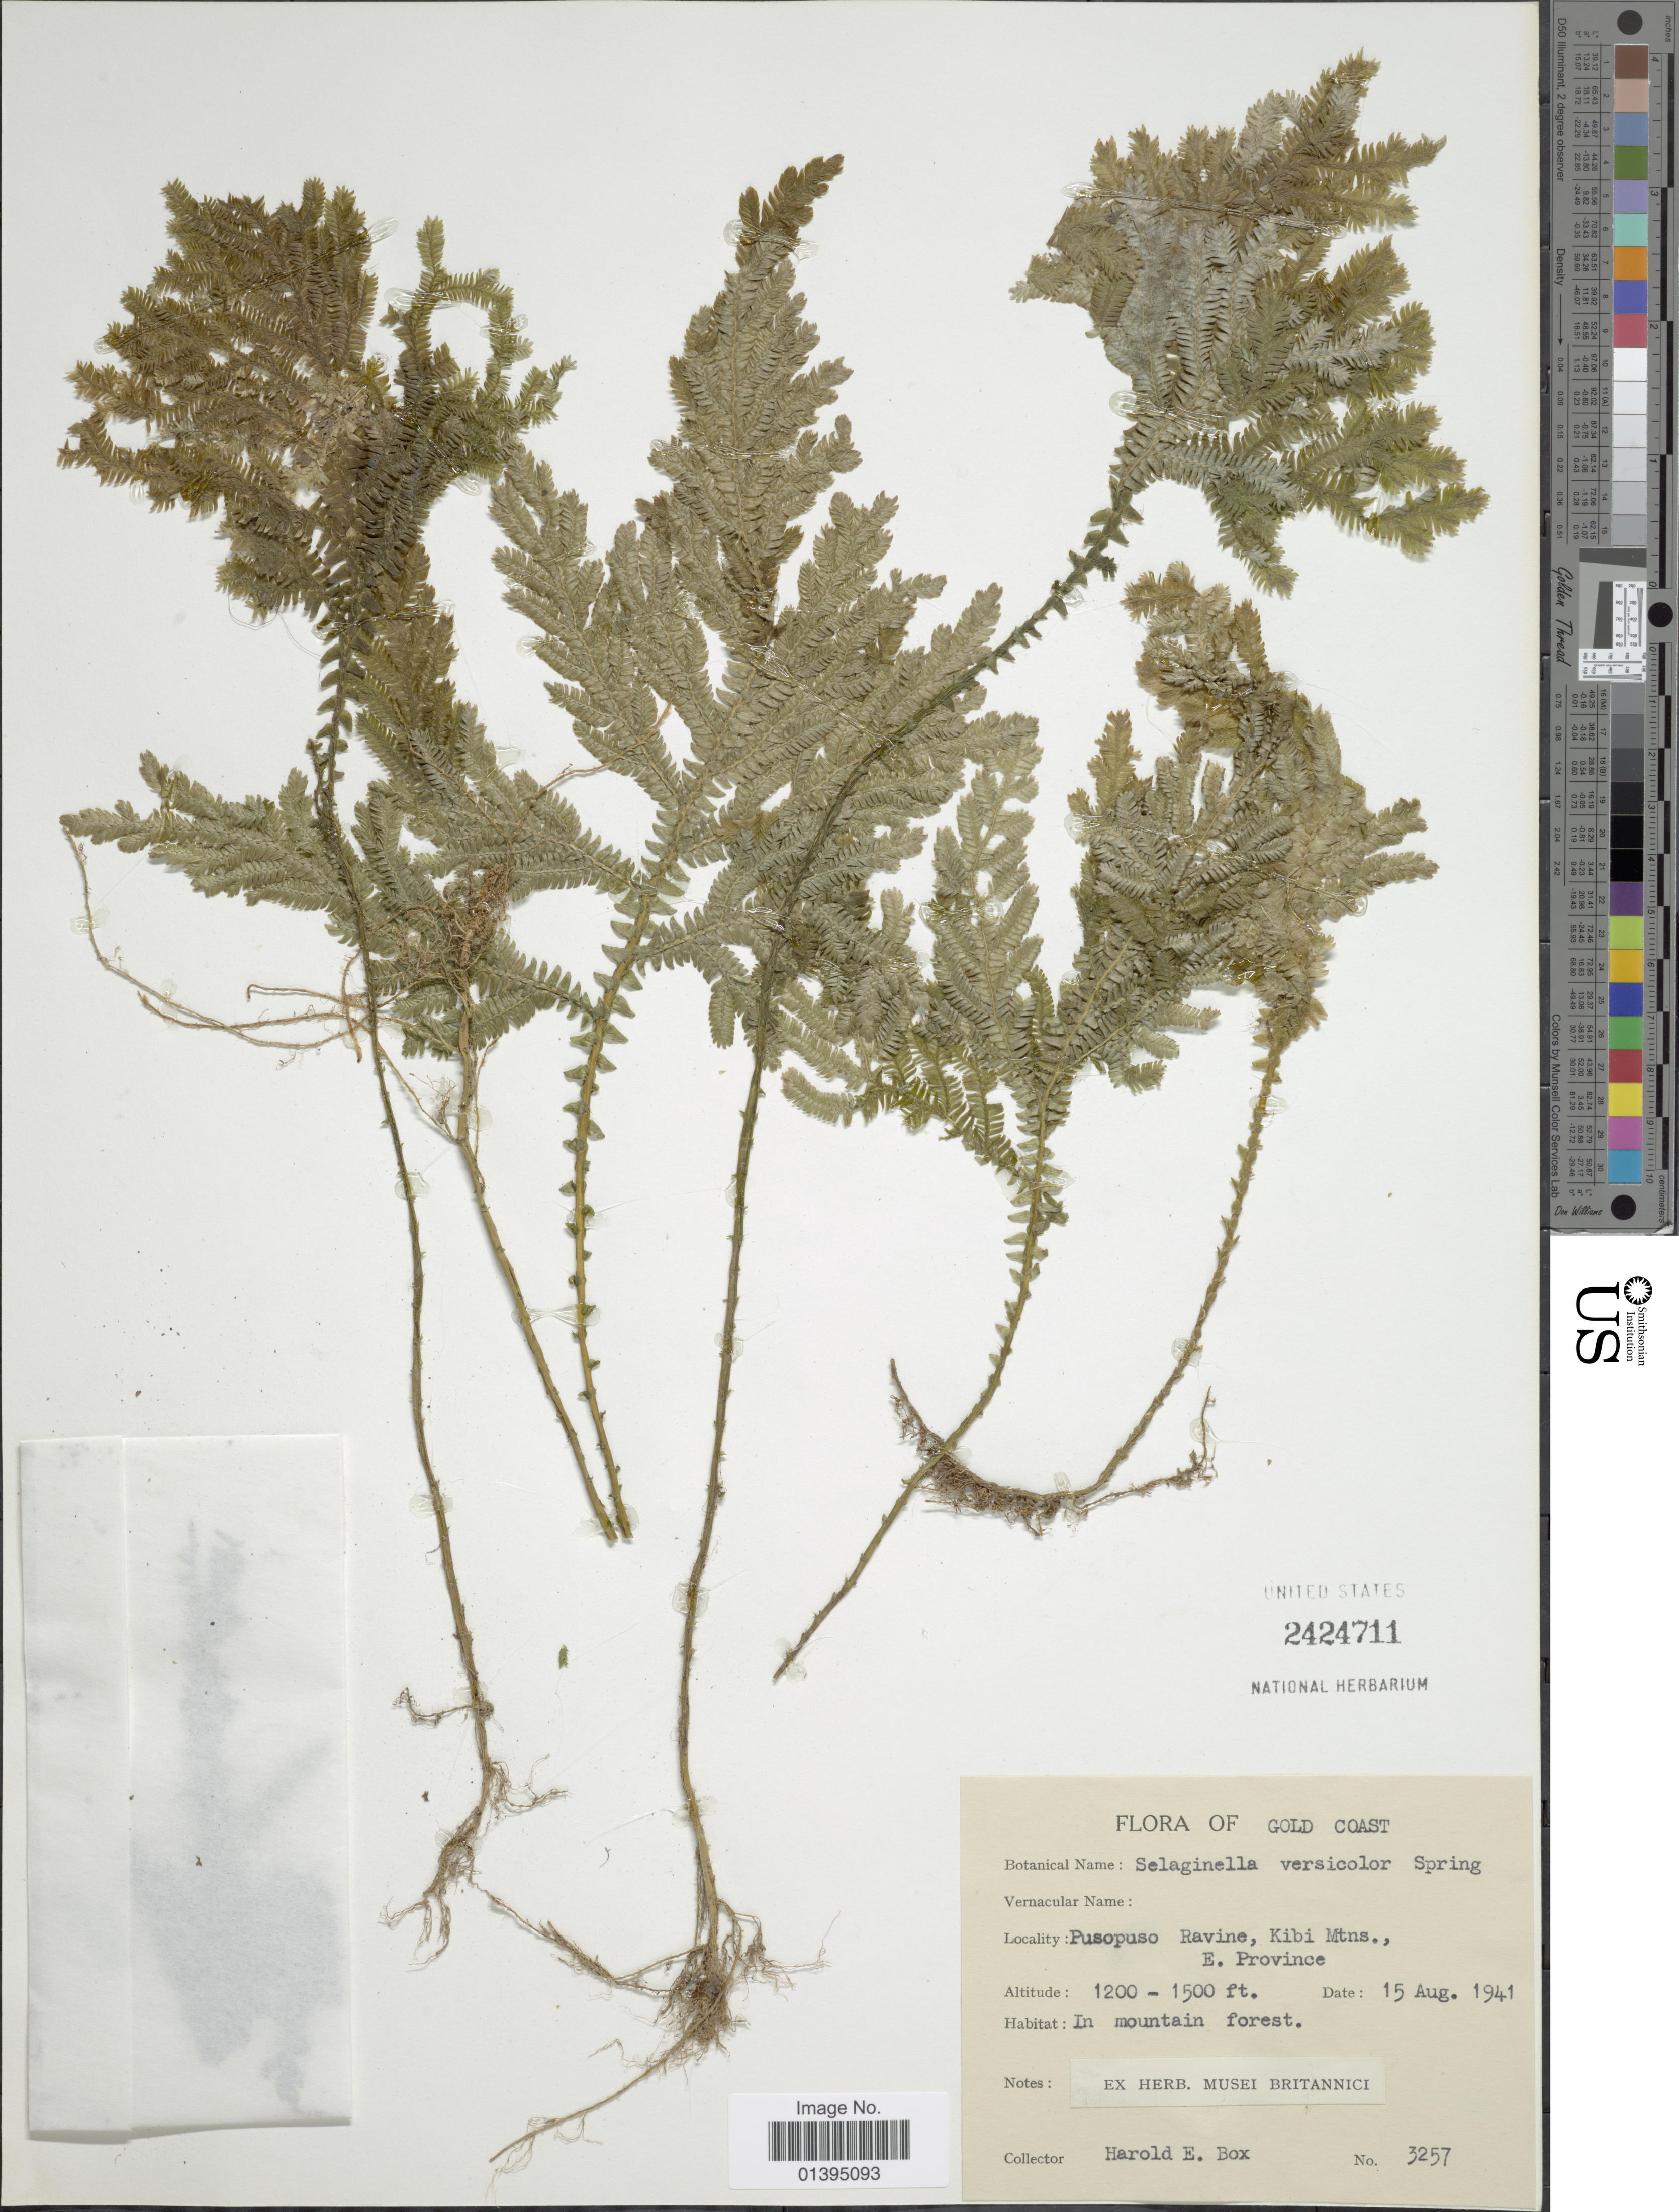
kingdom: Plantae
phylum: Tracheophyta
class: Lycopodiopsida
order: Selaginellales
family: Selaginellaceae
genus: Selaginella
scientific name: Selaginella versicolor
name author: Spring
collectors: H. E. Box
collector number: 3257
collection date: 1941-08-15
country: Ghana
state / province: Eastern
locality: Gold Coast, Pusopuso Ravine, Kibi Mtns.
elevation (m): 366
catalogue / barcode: US 2424711